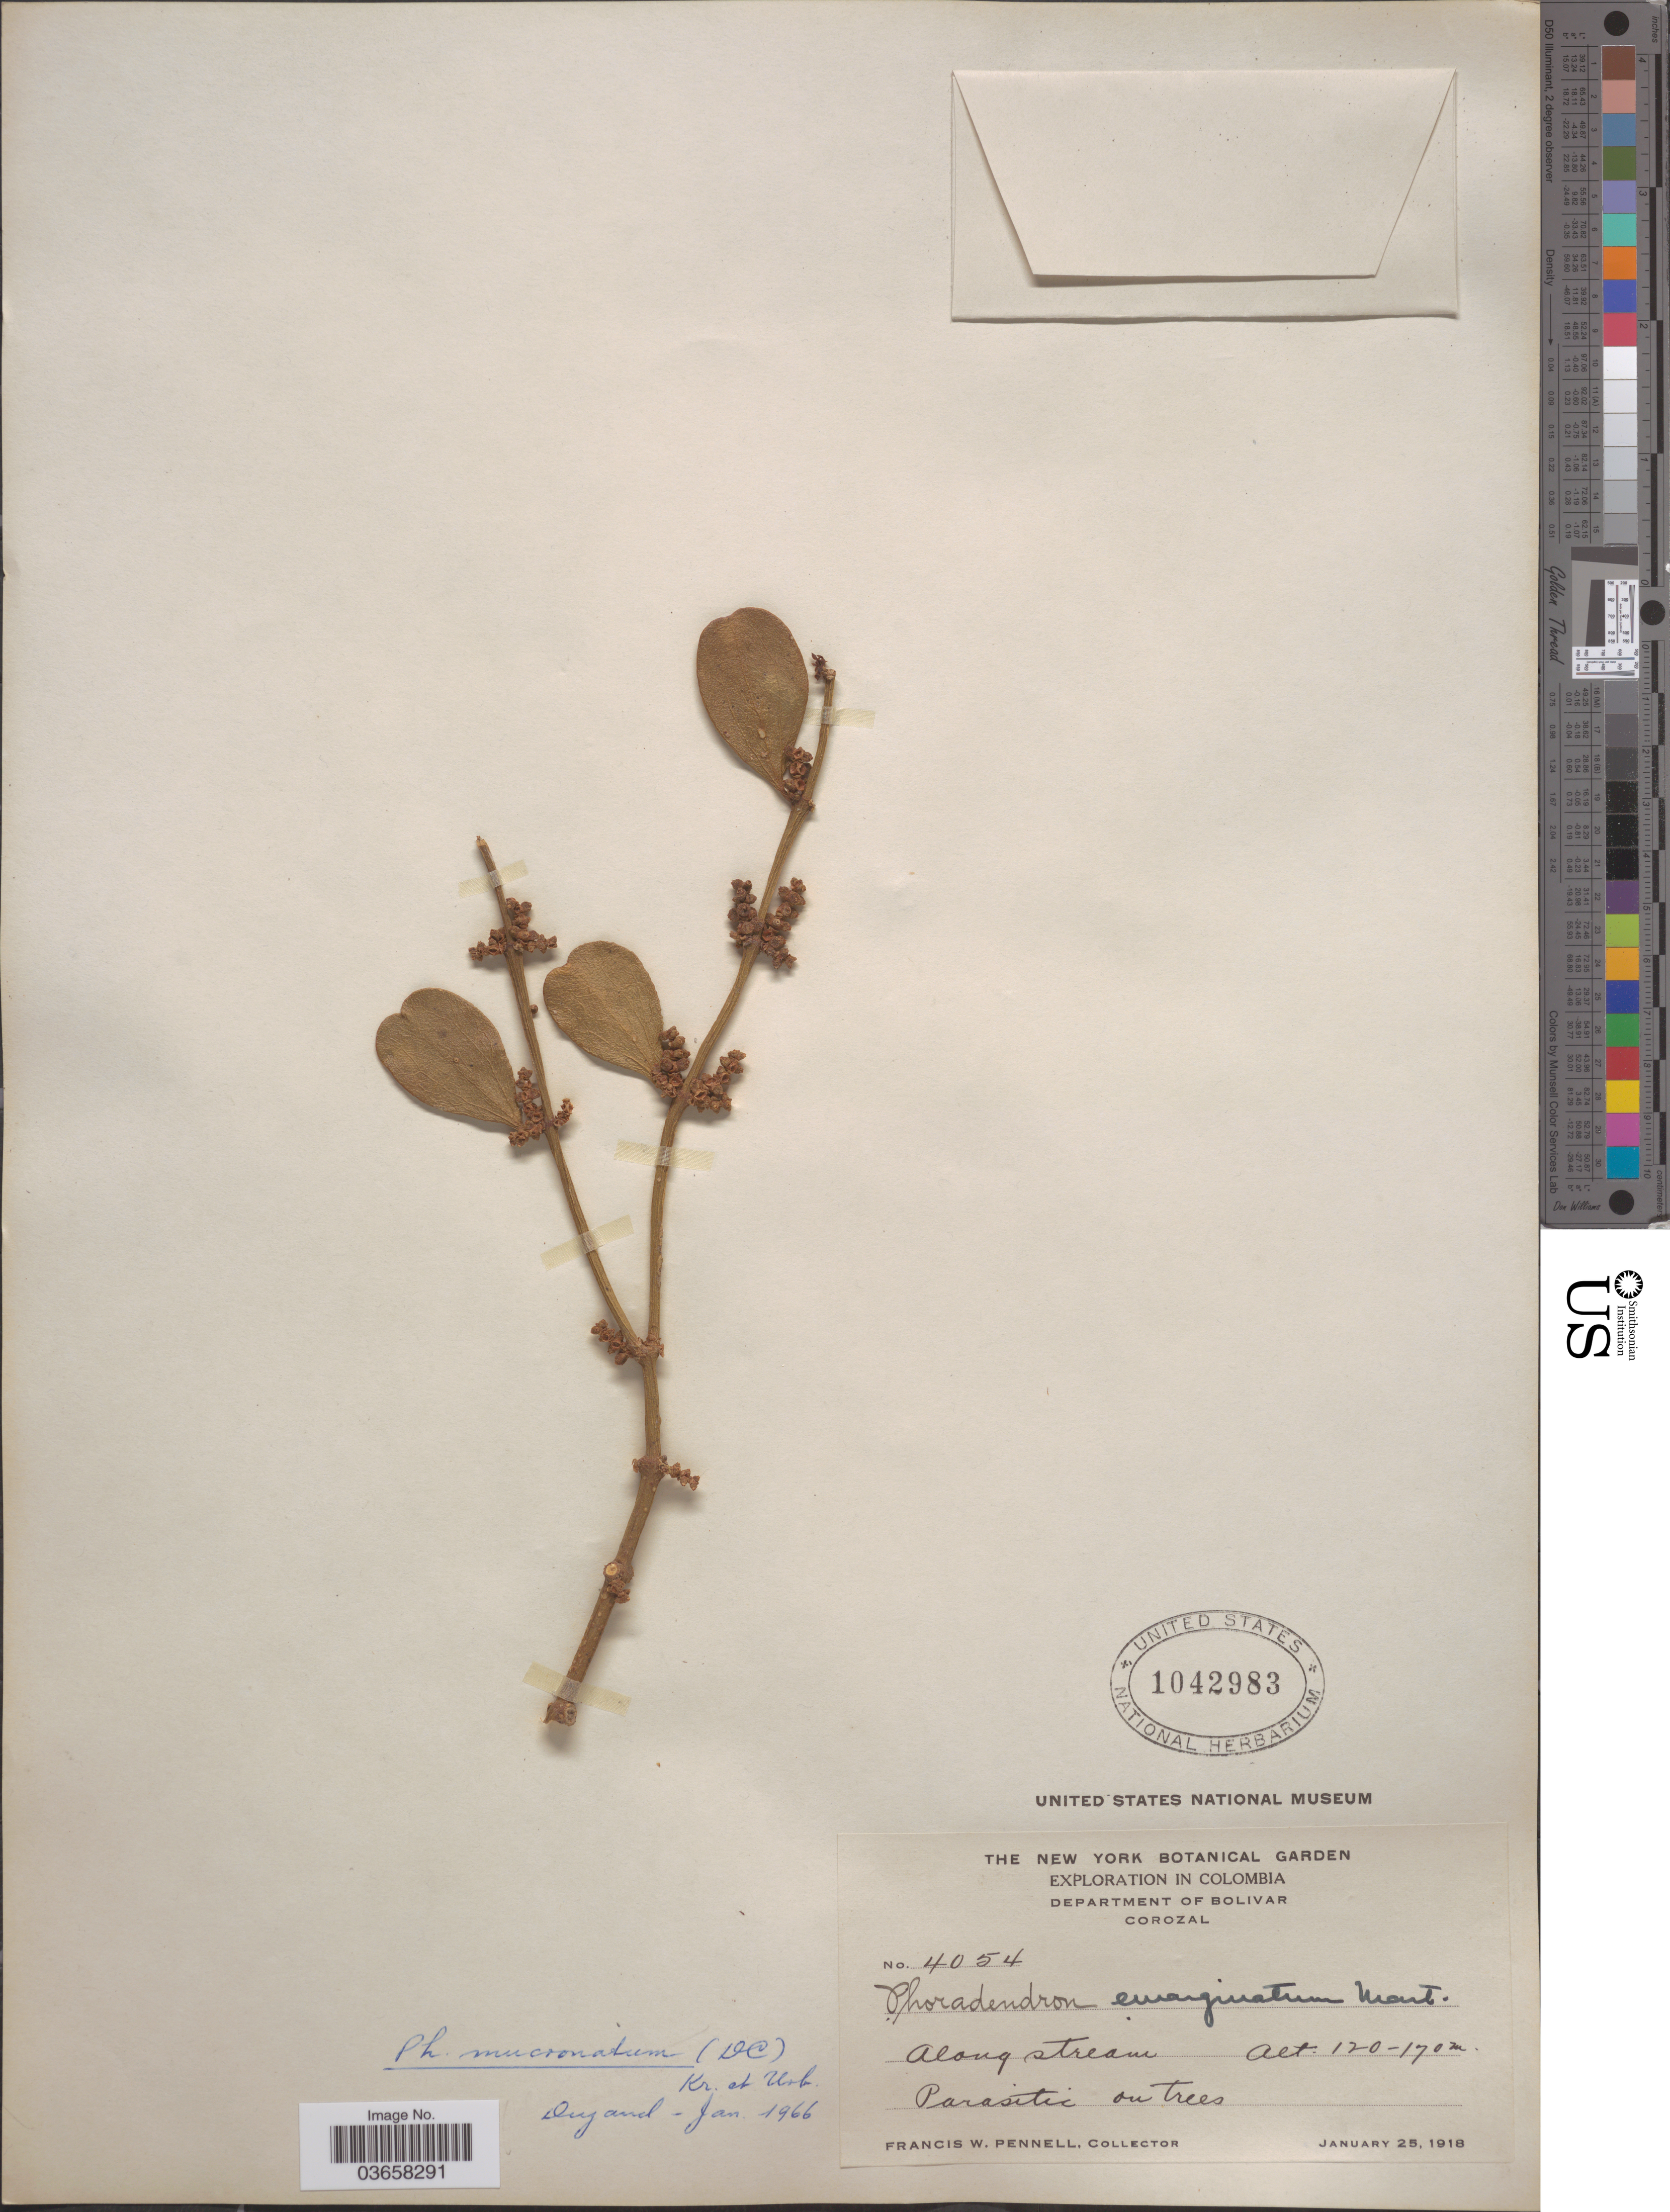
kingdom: Plantae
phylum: Tracheophyta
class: Magnoliopsida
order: Santalales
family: Viscaceae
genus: Phoradendron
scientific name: Phoradendron mucronatum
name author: (DC.) Krug & Urb.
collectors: F. W. Pennell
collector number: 4054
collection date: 1918-01-25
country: Colombia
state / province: Bolívar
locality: Department of Bolivar, Corozal. Along stream.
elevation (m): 120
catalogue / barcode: US 1042983